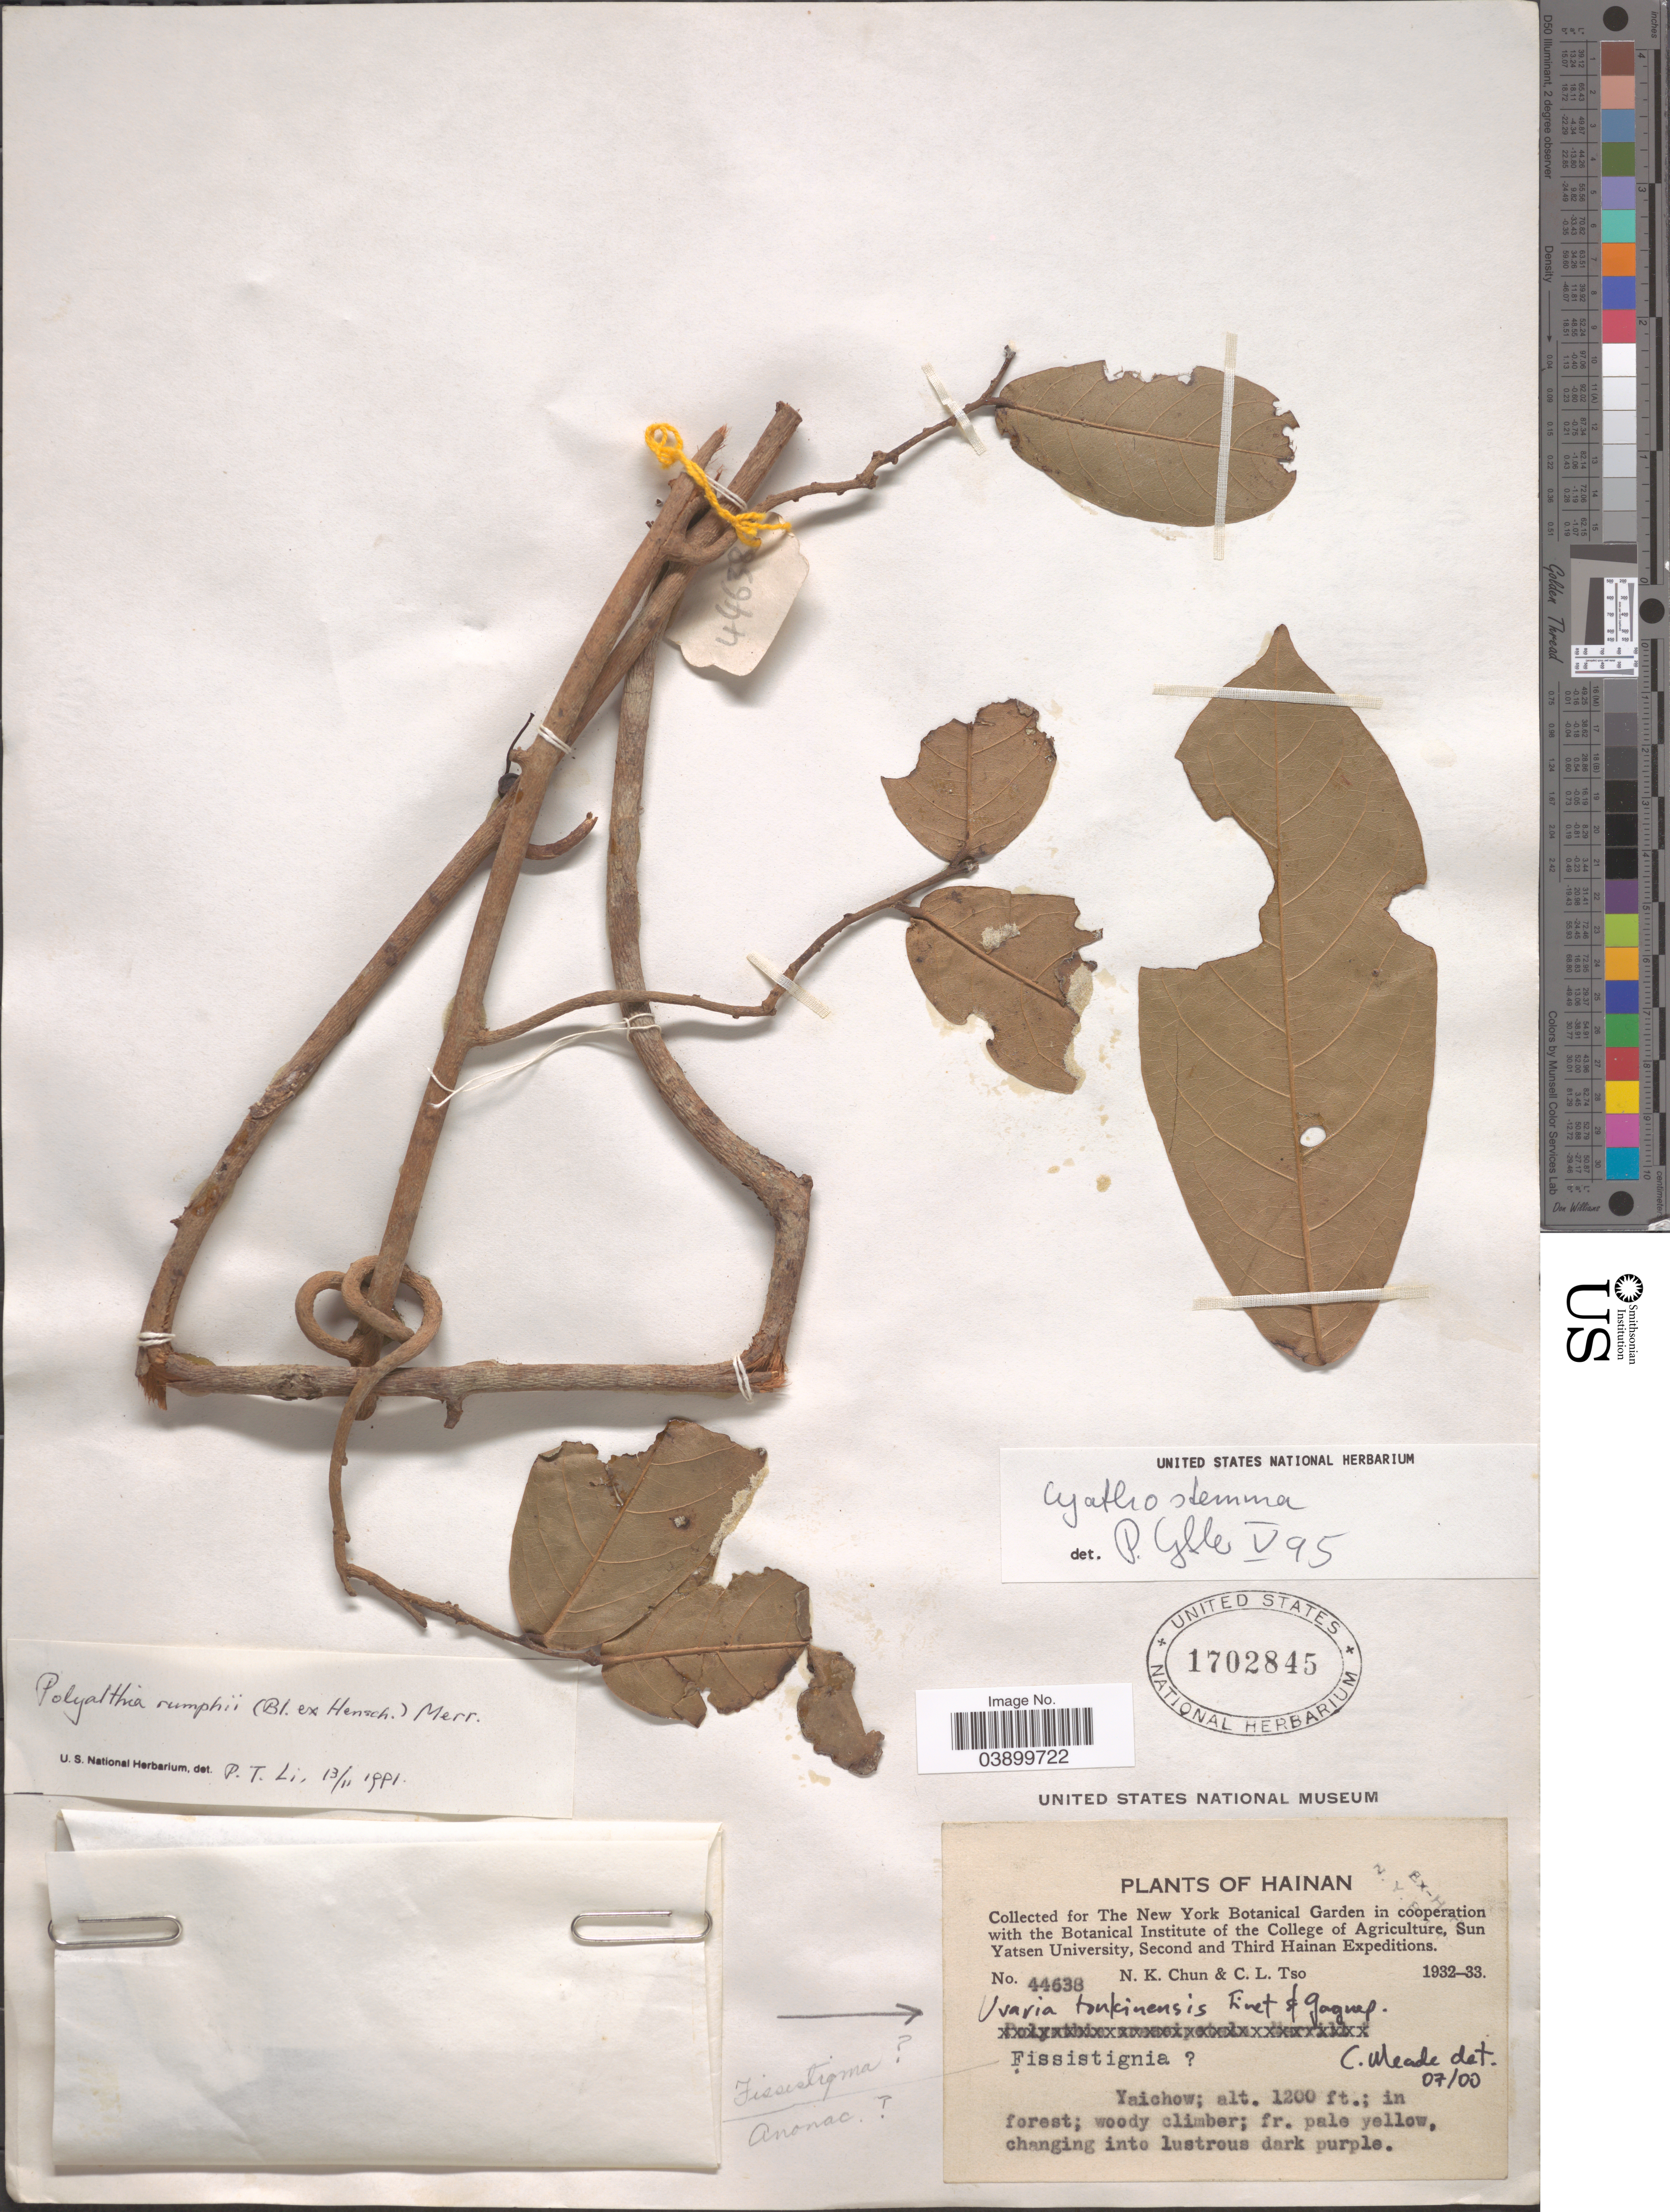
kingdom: Plantae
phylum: Tracheophyta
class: Magnoliopsida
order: Magnoliales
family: Annonaceae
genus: Uvaria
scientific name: Uvaria tonkinensis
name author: Finet & Gagnep.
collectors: N. K. Chun & C. Tso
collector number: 44638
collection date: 1932/1933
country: China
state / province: Hainan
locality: Yaichow.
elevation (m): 366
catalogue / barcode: US 1702845